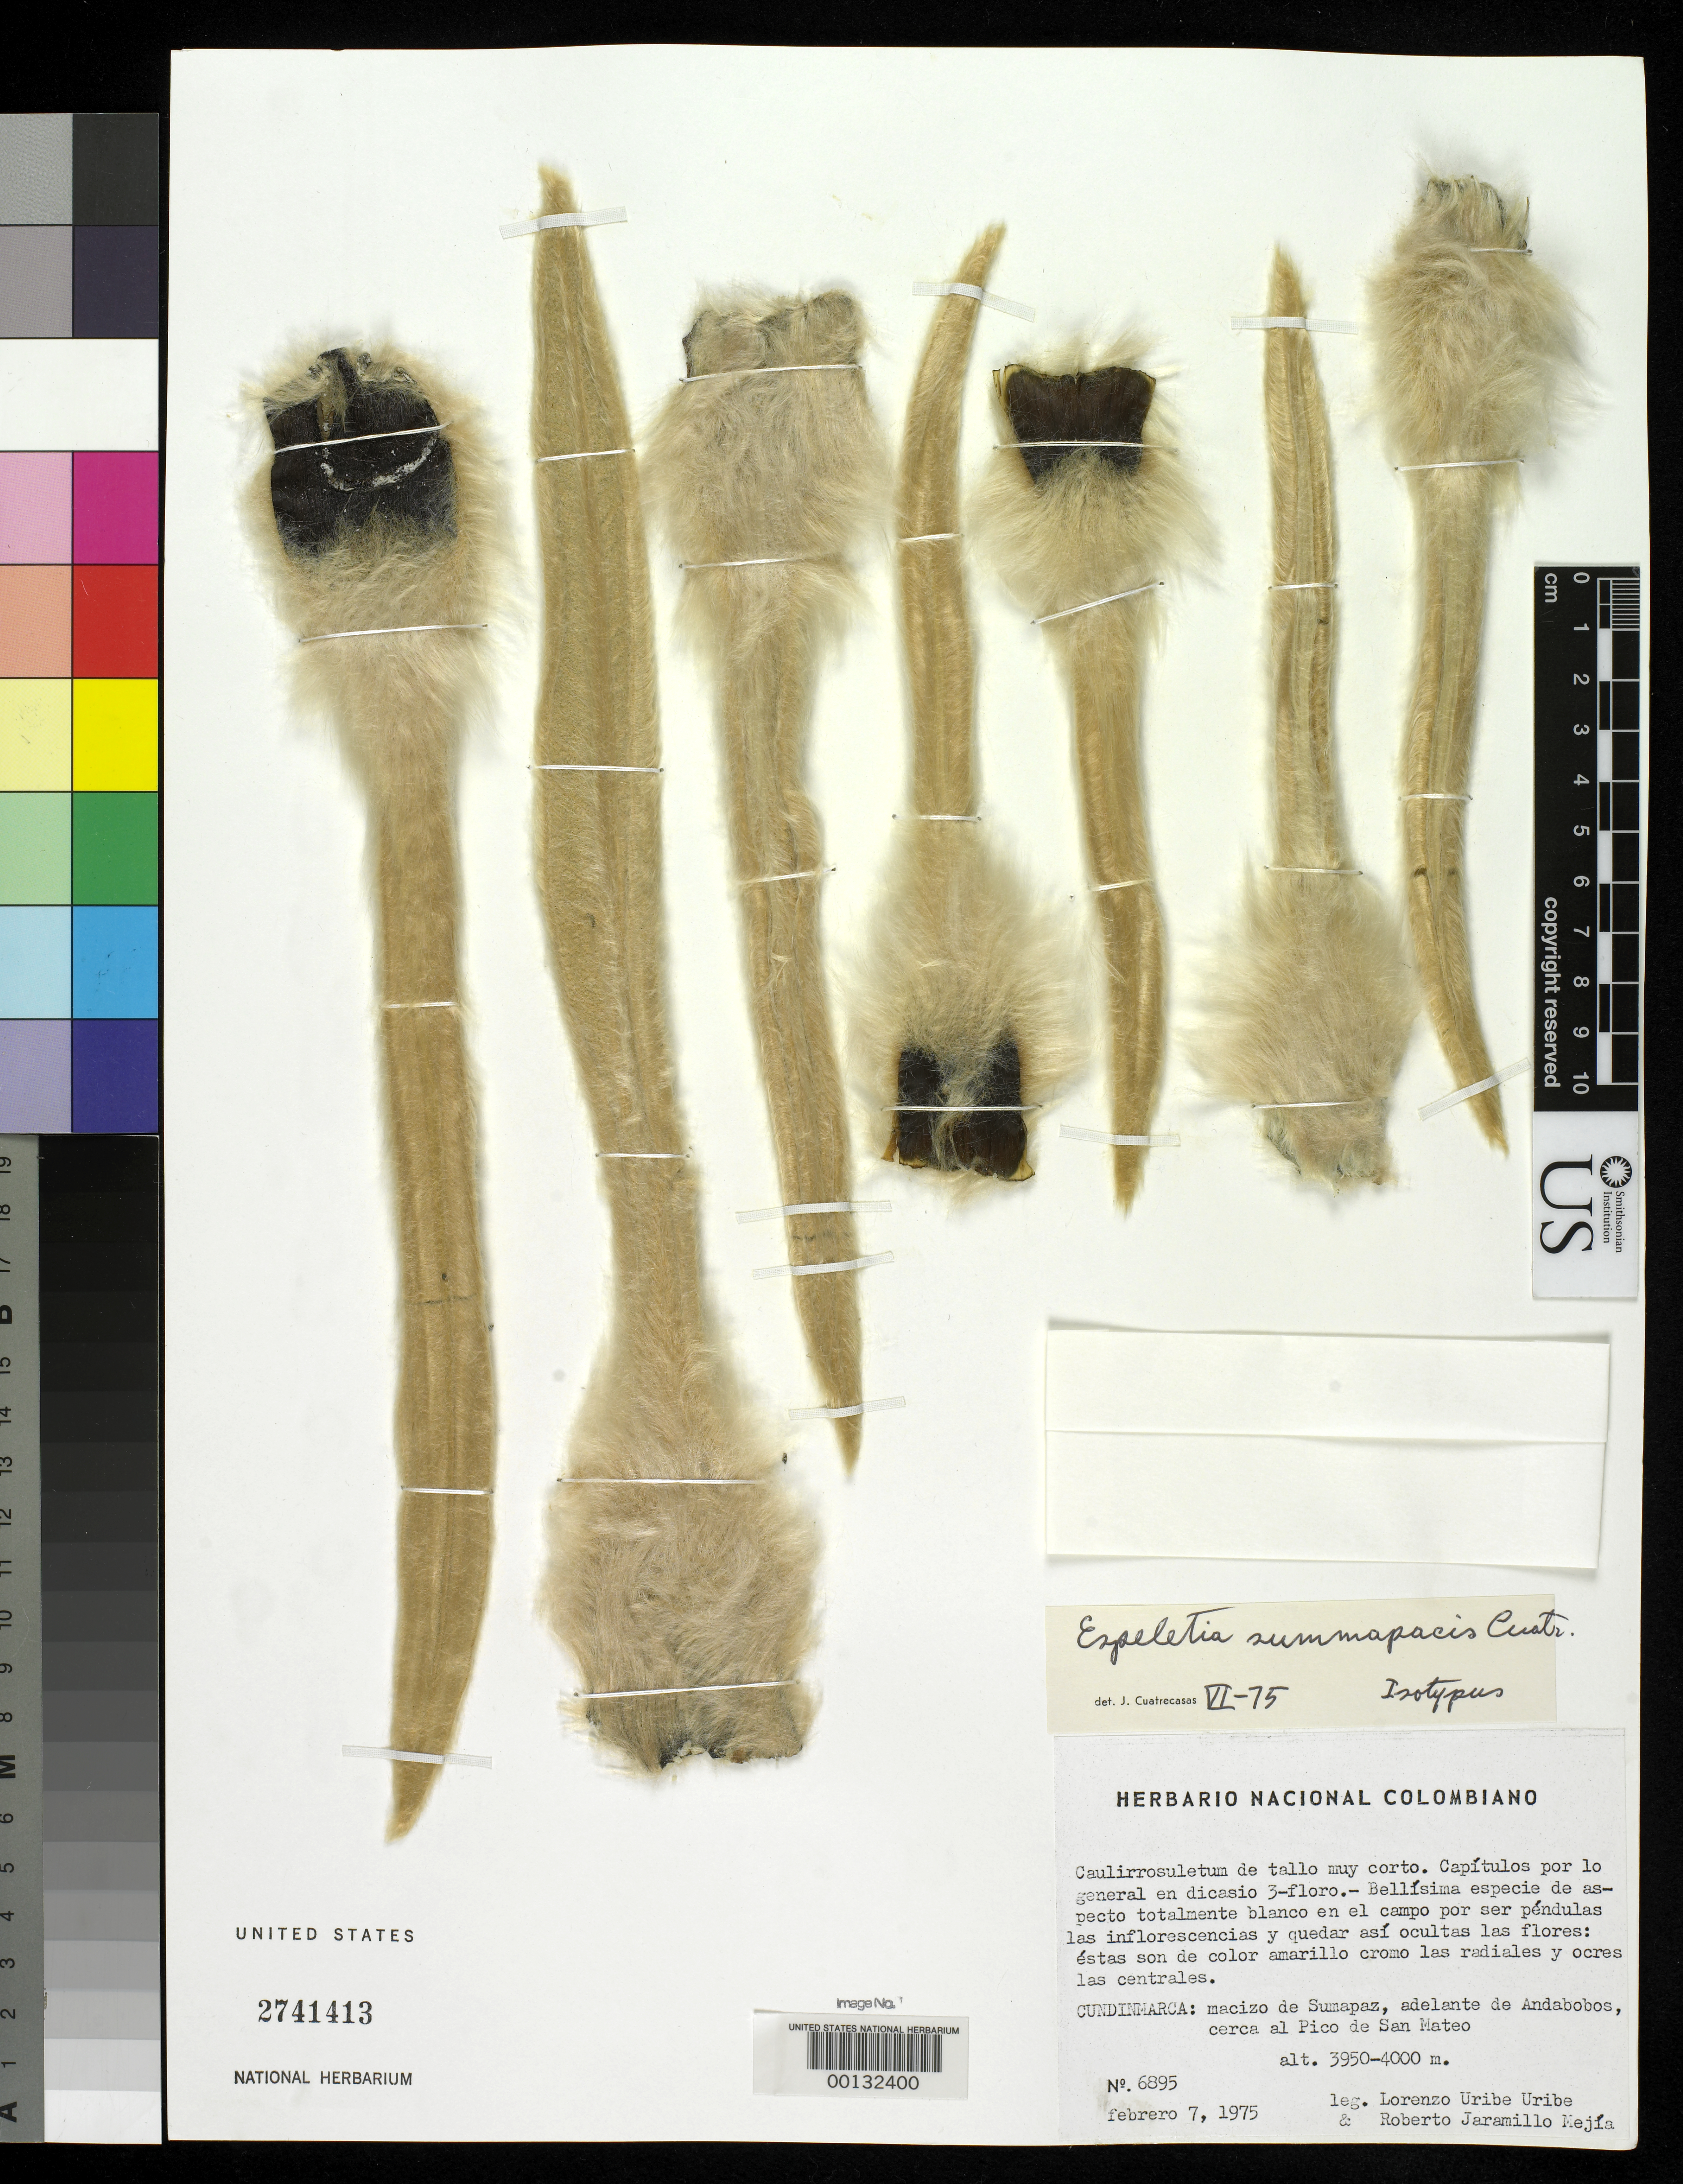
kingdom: Plantae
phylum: Tracheophyta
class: Magnoliopsida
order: Asterales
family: Asteraceae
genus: Espeletia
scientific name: Espeletia summapacis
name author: Cuatrec.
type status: Isotype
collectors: L. Uribe & R. Jaramillo M.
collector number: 6895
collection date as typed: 07 Feb 1975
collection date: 1975-02-07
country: Colombia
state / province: Cundinamarca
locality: Macizo de Sumapaz, Adelante de Andabobos, Cerca al Pico de San Mateo.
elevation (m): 3950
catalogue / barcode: US 2741413